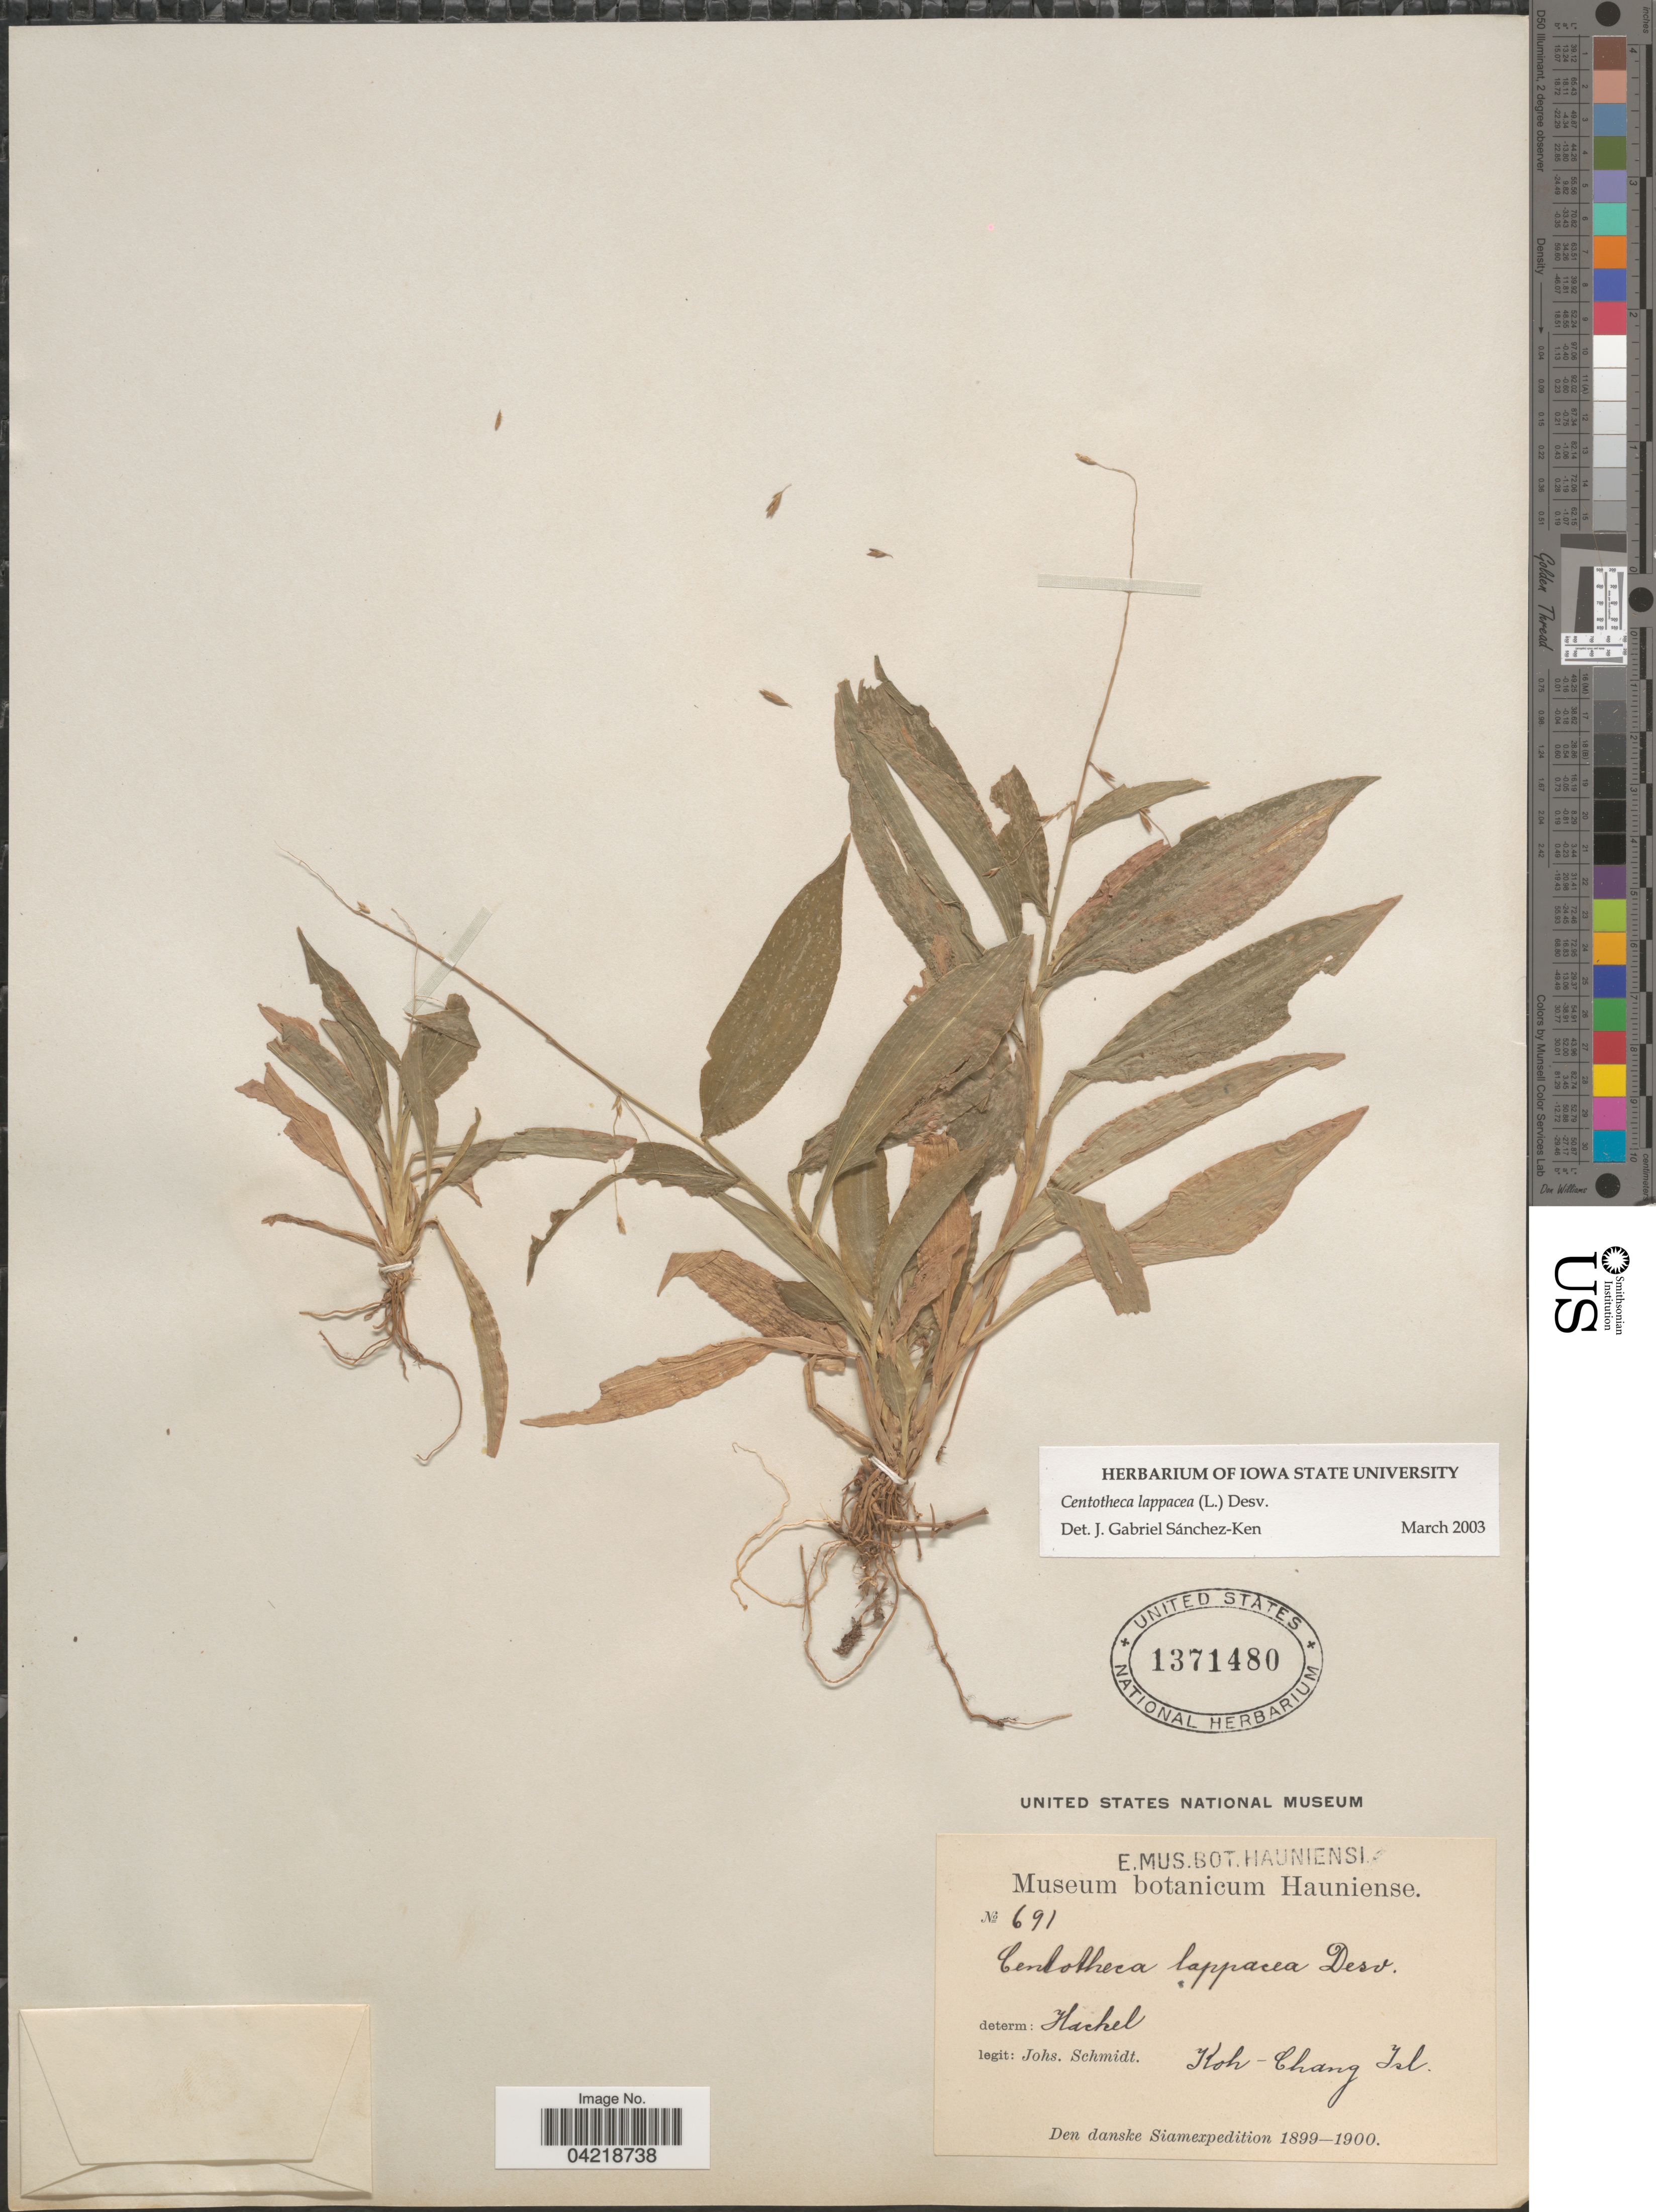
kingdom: Plantae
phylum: Tracheophyta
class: Liliopsida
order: Poales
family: Poaceae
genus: Centotheca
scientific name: Centotheca lappacea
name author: (L.) Desv.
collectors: J. Schmidt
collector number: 691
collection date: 1899/1900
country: Thailand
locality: Koh-Chang Isl. Den danske Siamexpedition 1899-1900.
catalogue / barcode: US 1371480